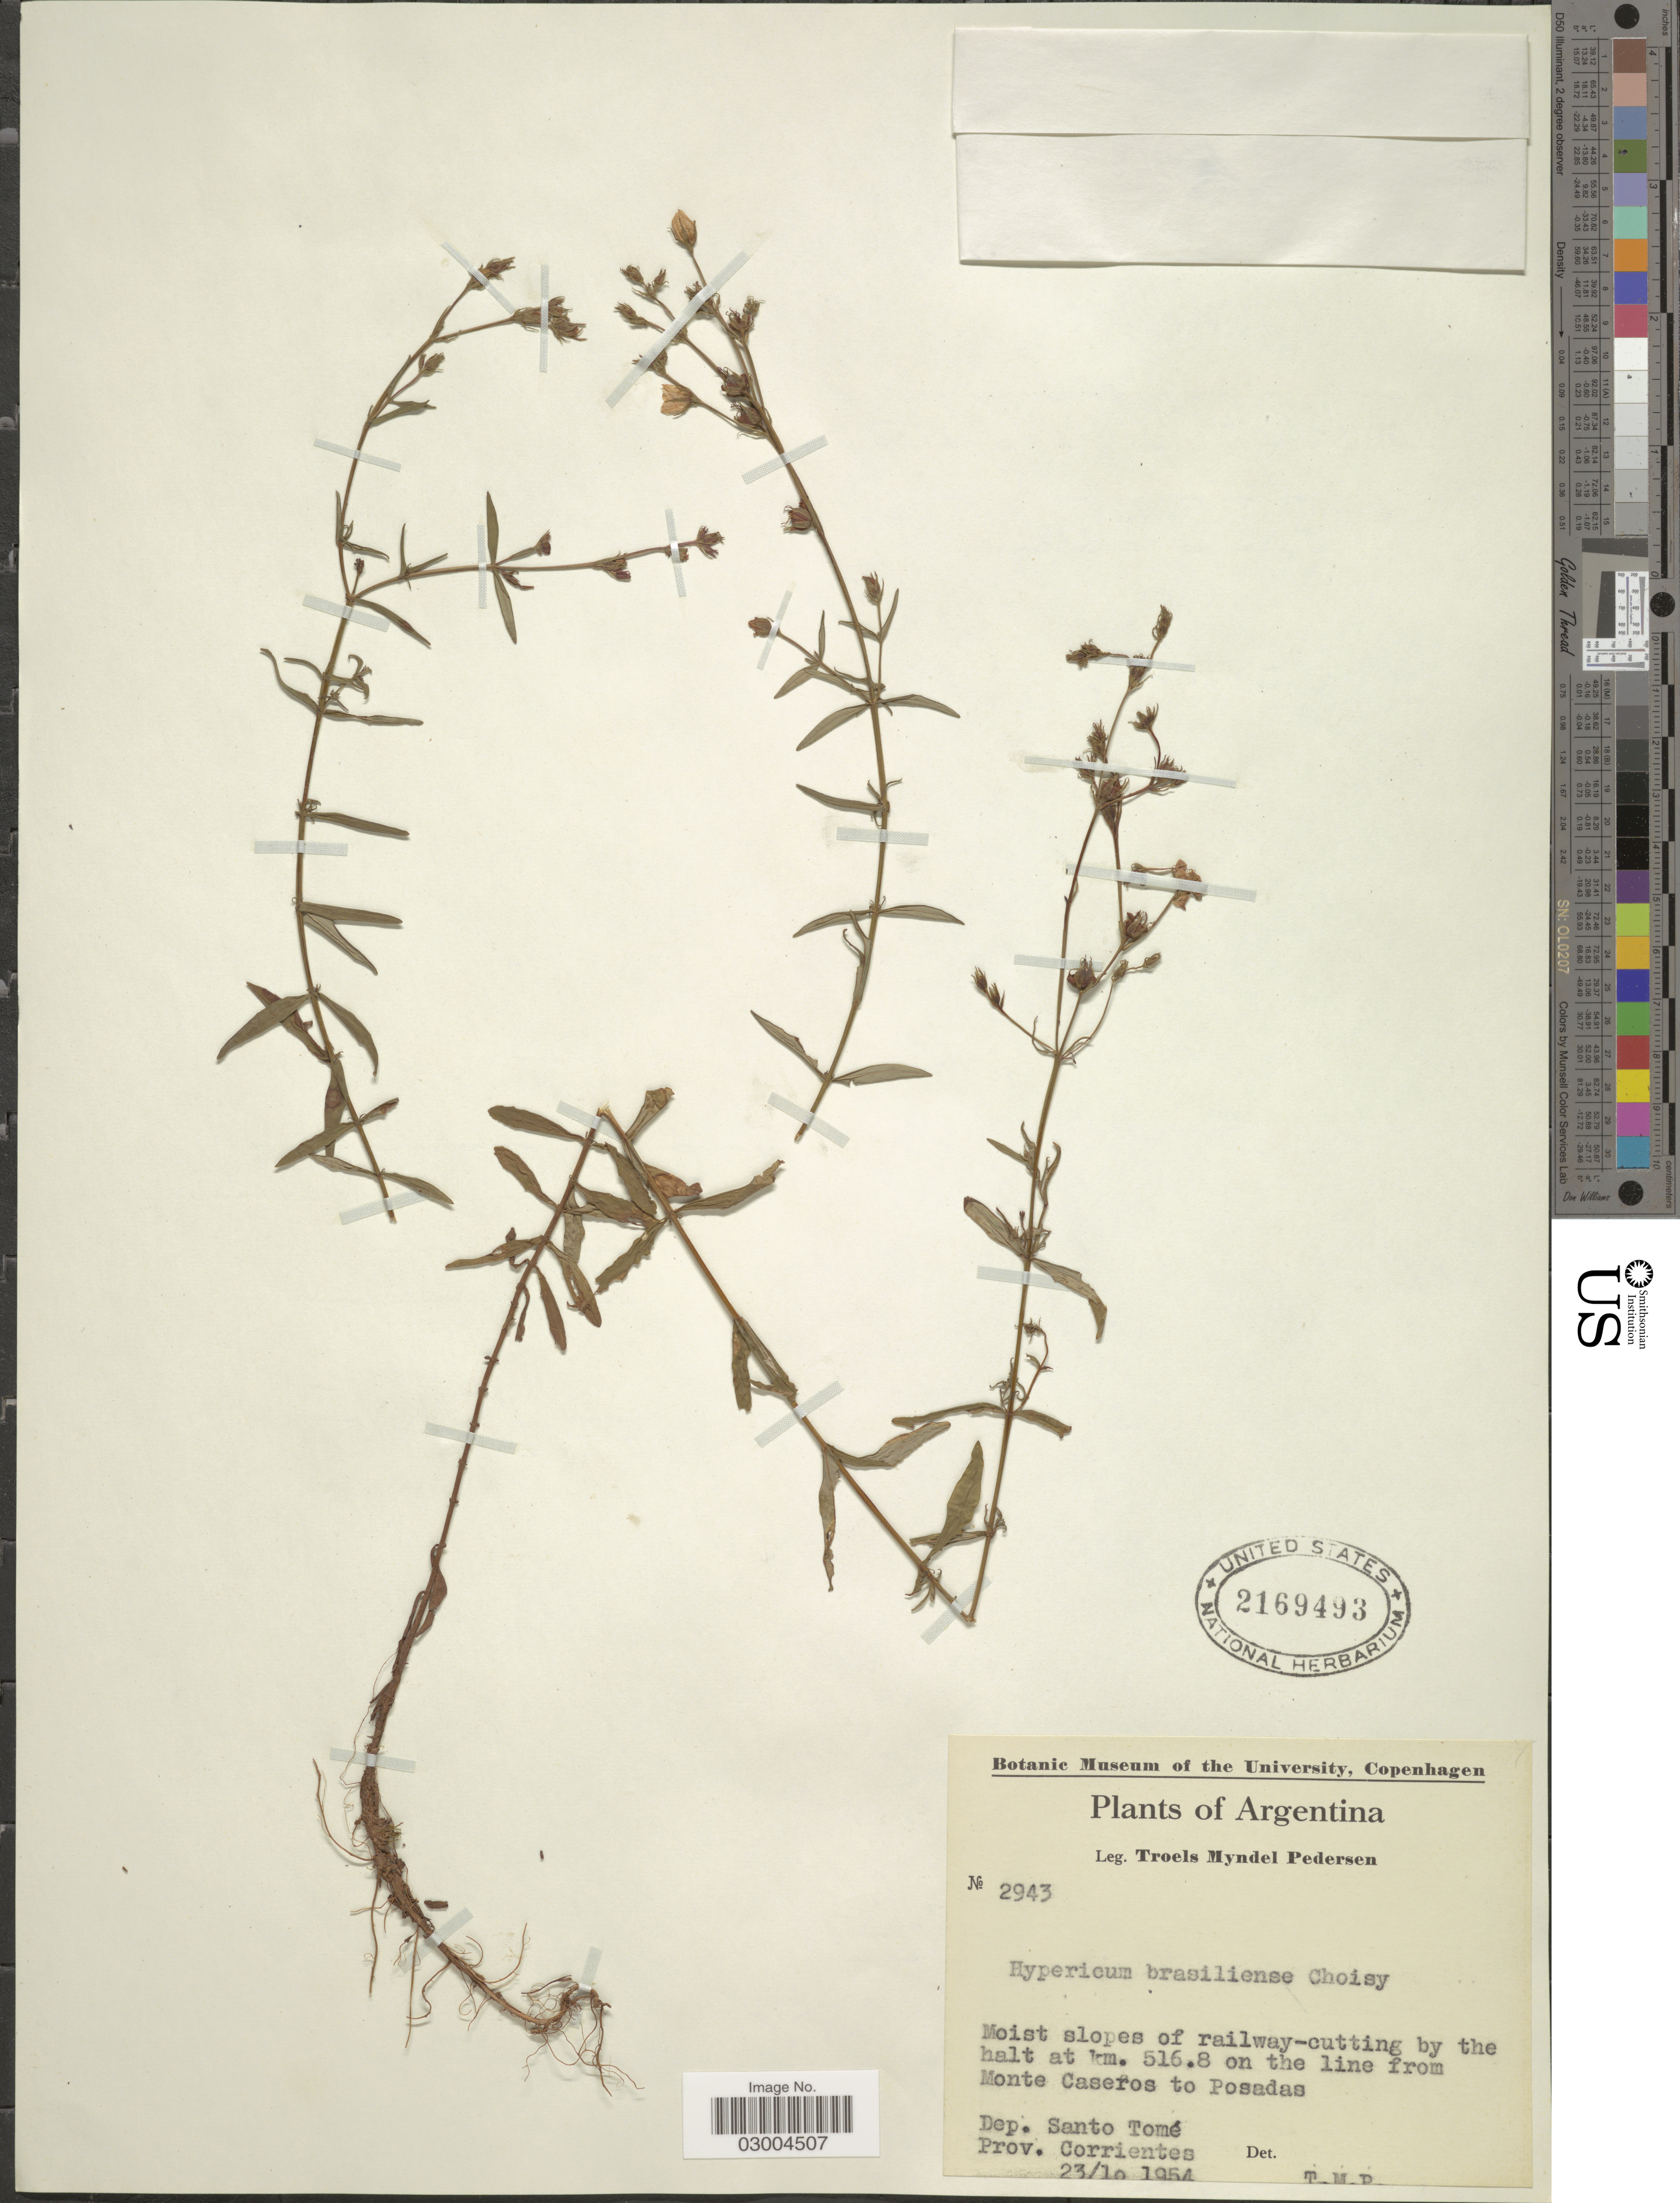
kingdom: Plantae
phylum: Tracheophyta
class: Magnoliopsida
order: Malpighiales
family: Hypericaceae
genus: Hypericum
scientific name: Hypericum brasiliense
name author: Choisy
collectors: T. Pederson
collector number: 2943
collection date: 1954-10-23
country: Argentina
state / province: Corrientes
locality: Moist slopes of railway-cutting by the halt at km. 516.8 on the line from Monte Caseros to Posadas. Dep. Santo Tomé.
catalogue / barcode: US 2169493